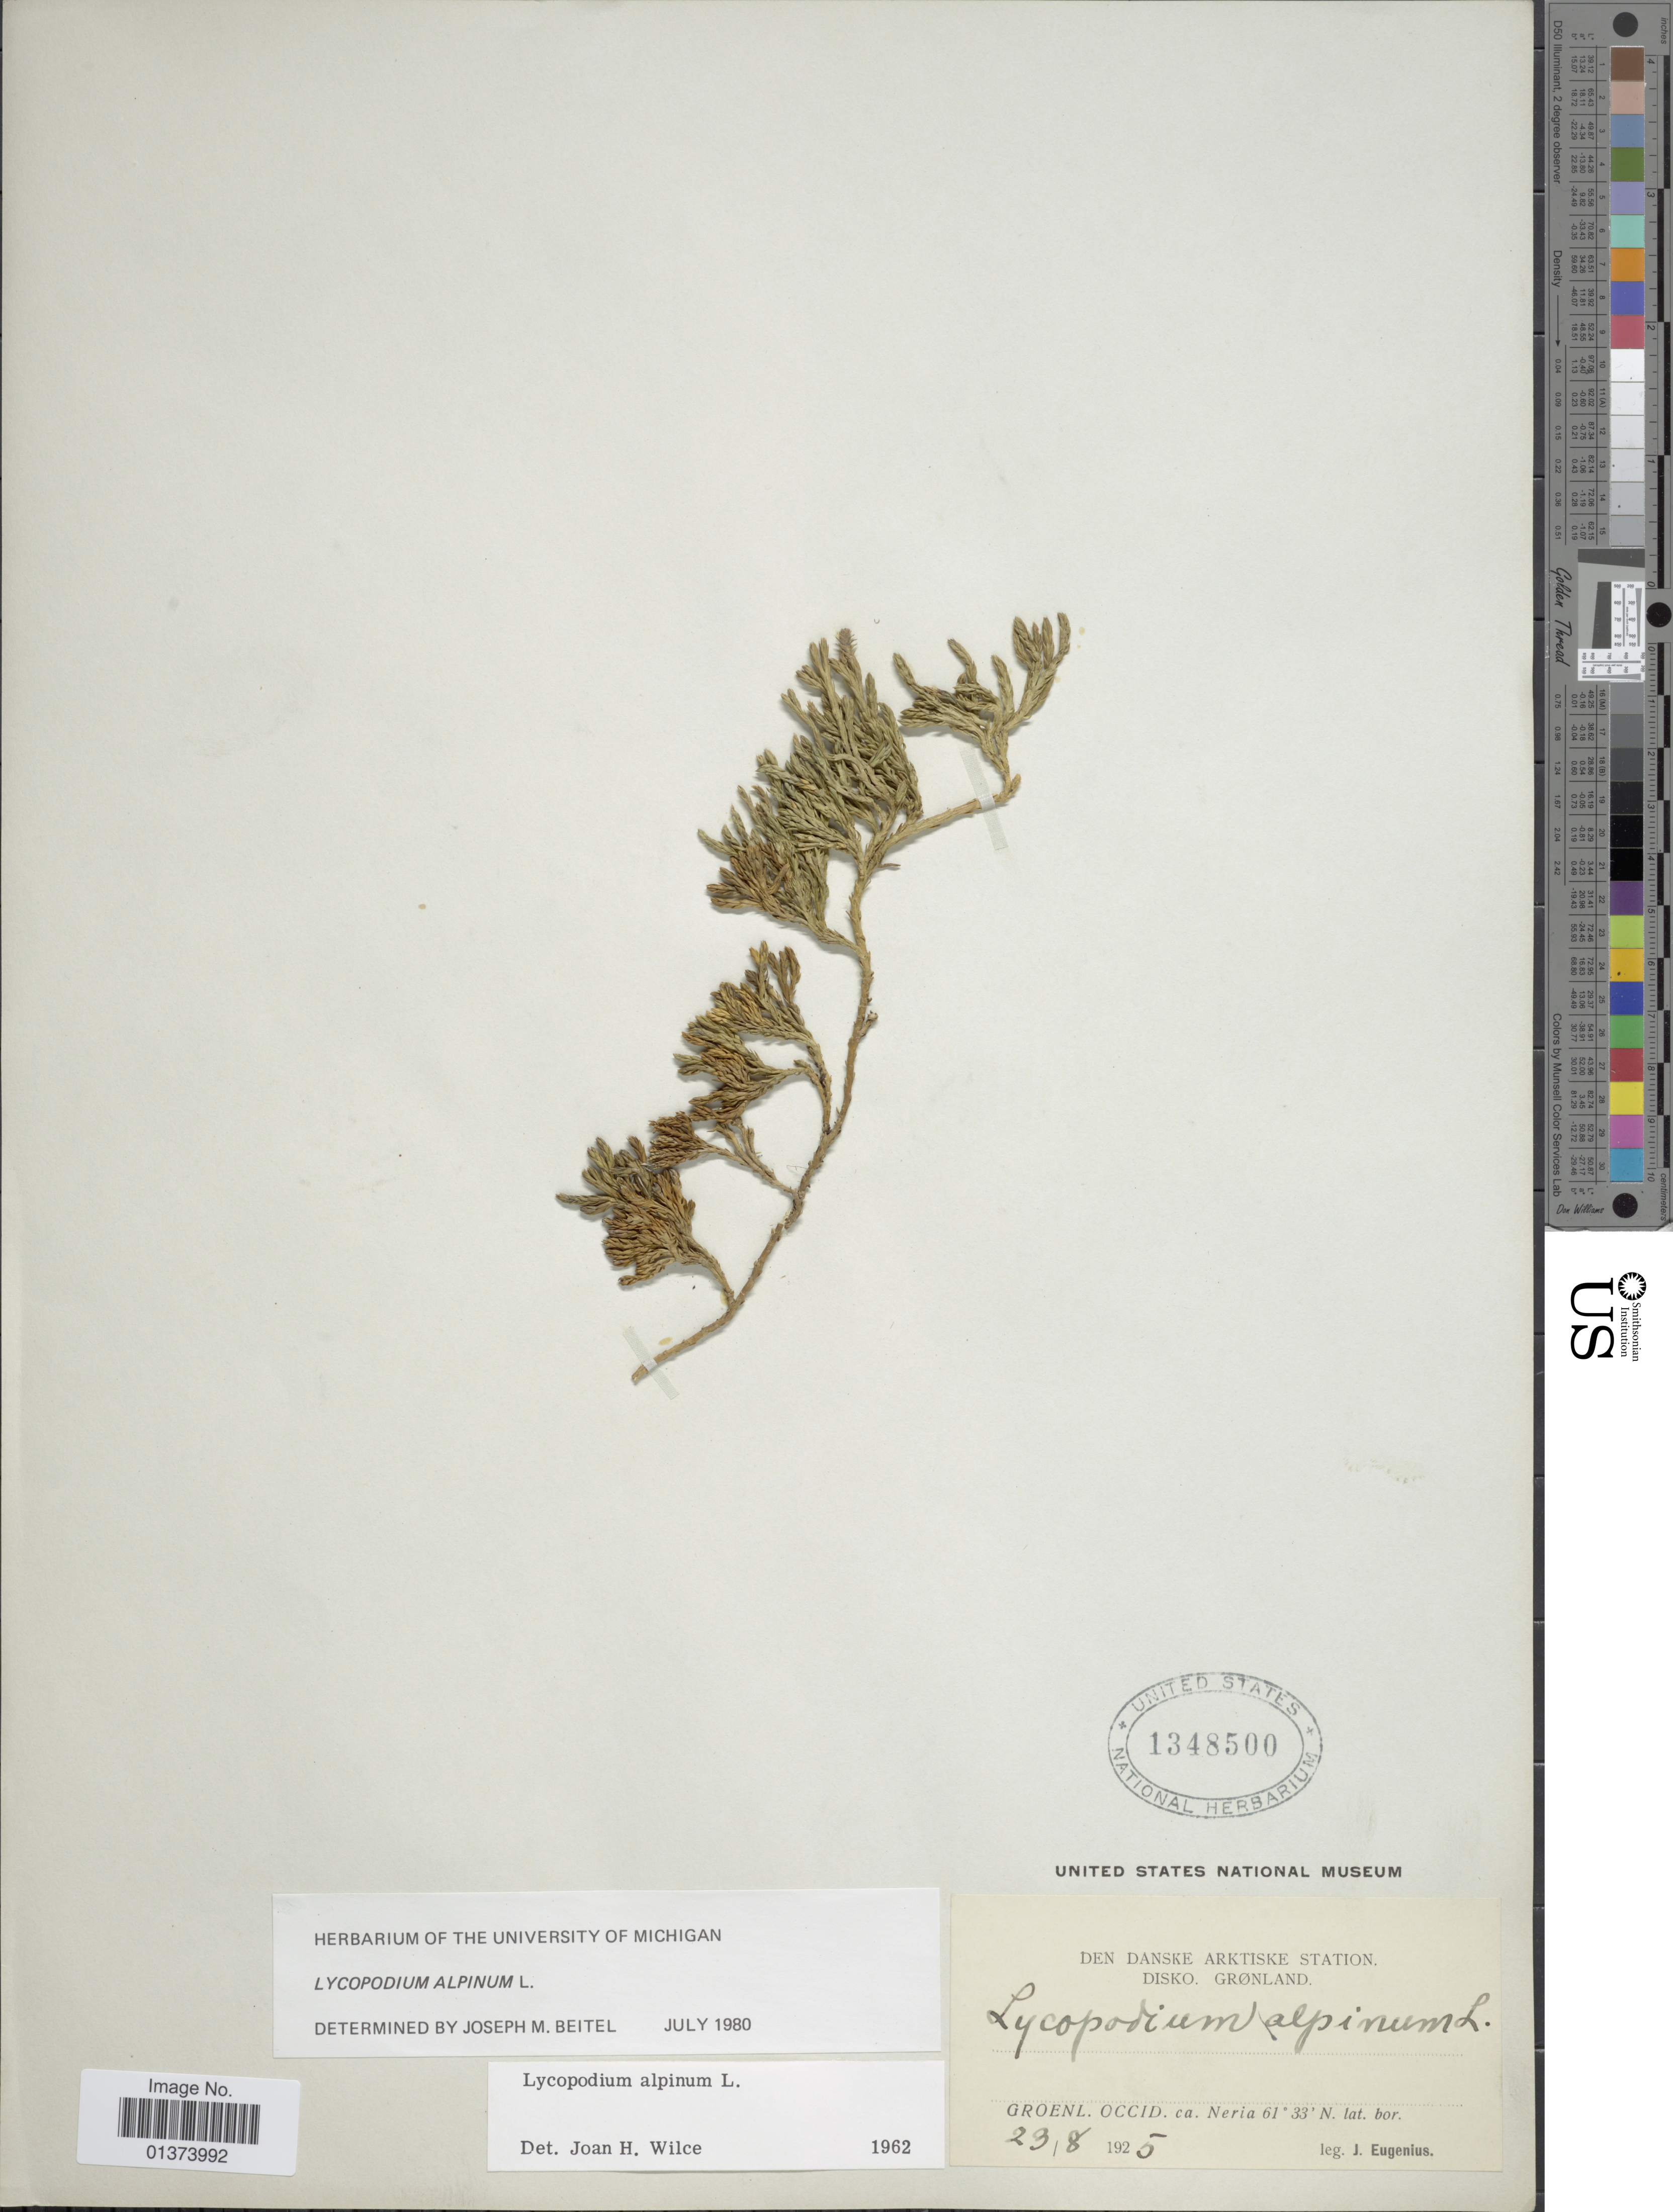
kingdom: Plantae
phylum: Tracheophyta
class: Lycopodiopsida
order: Lycopodiales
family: Lycopodiaceae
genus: Diphasiastrum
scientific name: Diphasiastrum alpinum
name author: (L.) Holub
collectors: J. Eugenius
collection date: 1925-08-23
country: Greenland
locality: Groenl. Occid. ca. Neria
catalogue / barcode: US 1348500